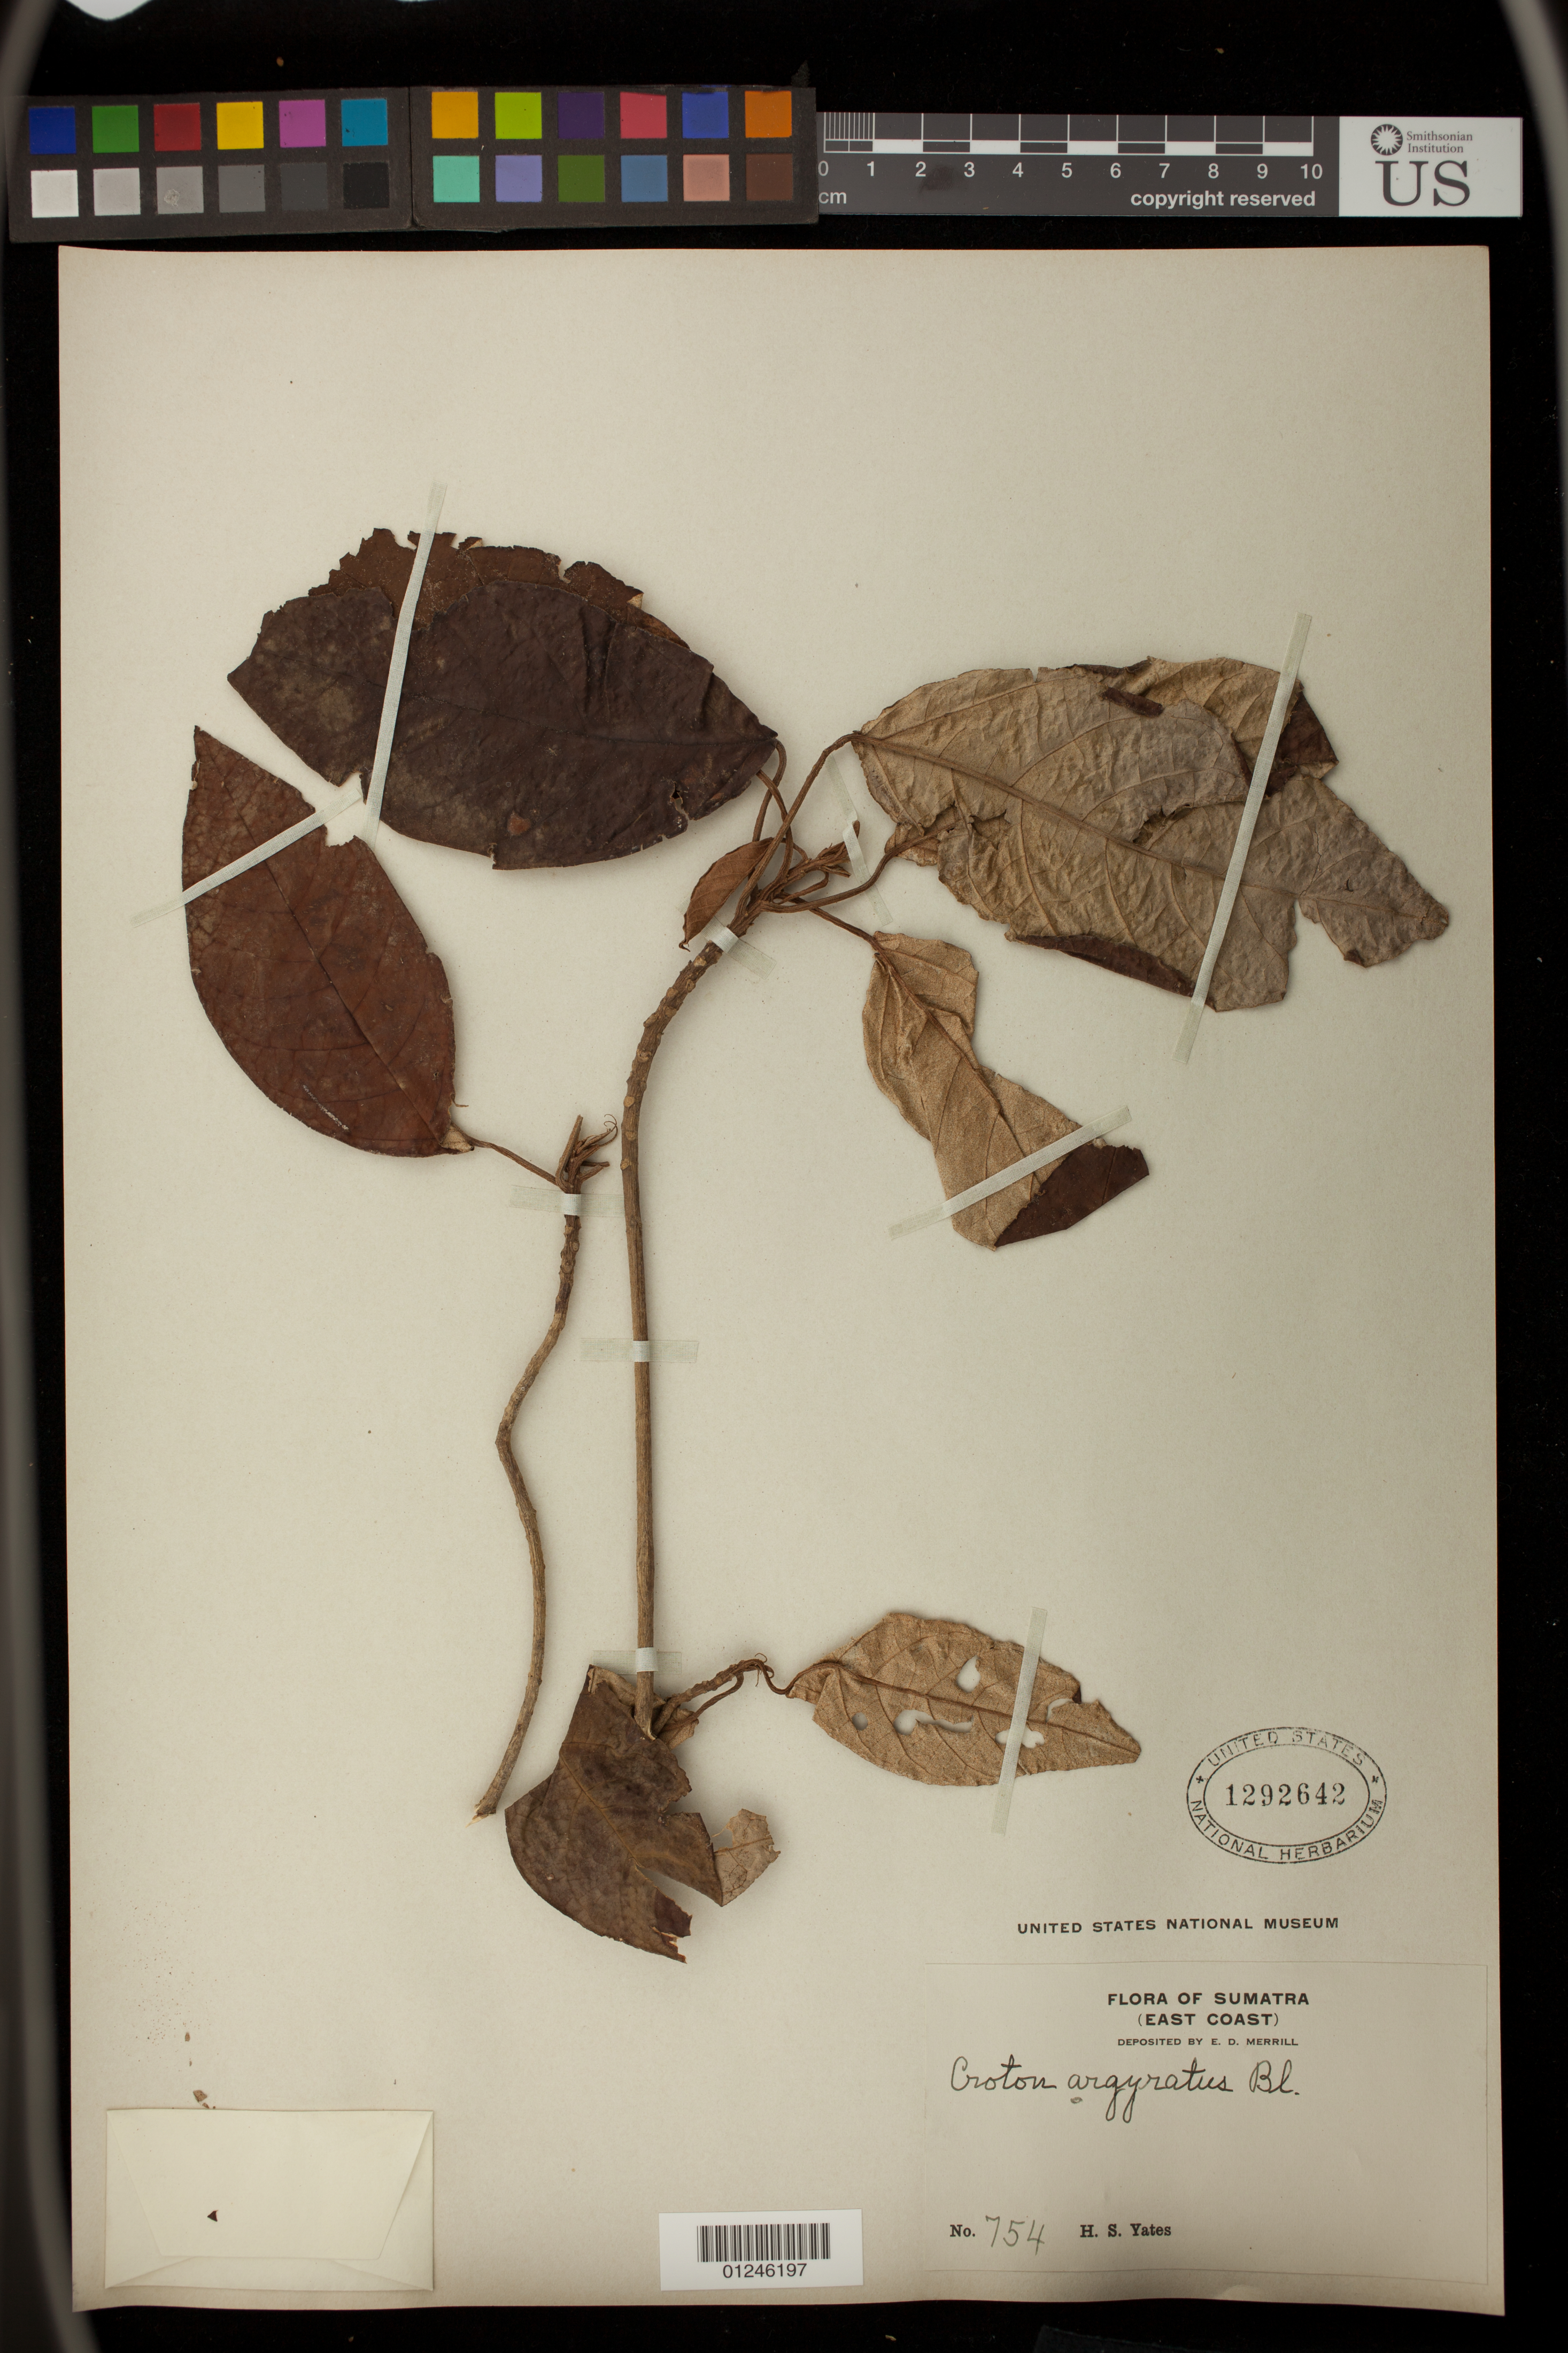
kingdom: Plantae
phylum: Tracheophyta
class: Magnoliopsida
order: Malpighiales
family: Euphorbiaceae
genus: Croton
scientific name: Croton argyratus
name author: Blume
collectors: H. S. Yates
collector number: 754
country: Indonesia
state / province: Sumatra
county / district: Sumatera Utara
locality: Sumatra, East Coast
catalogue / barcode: US 1292642